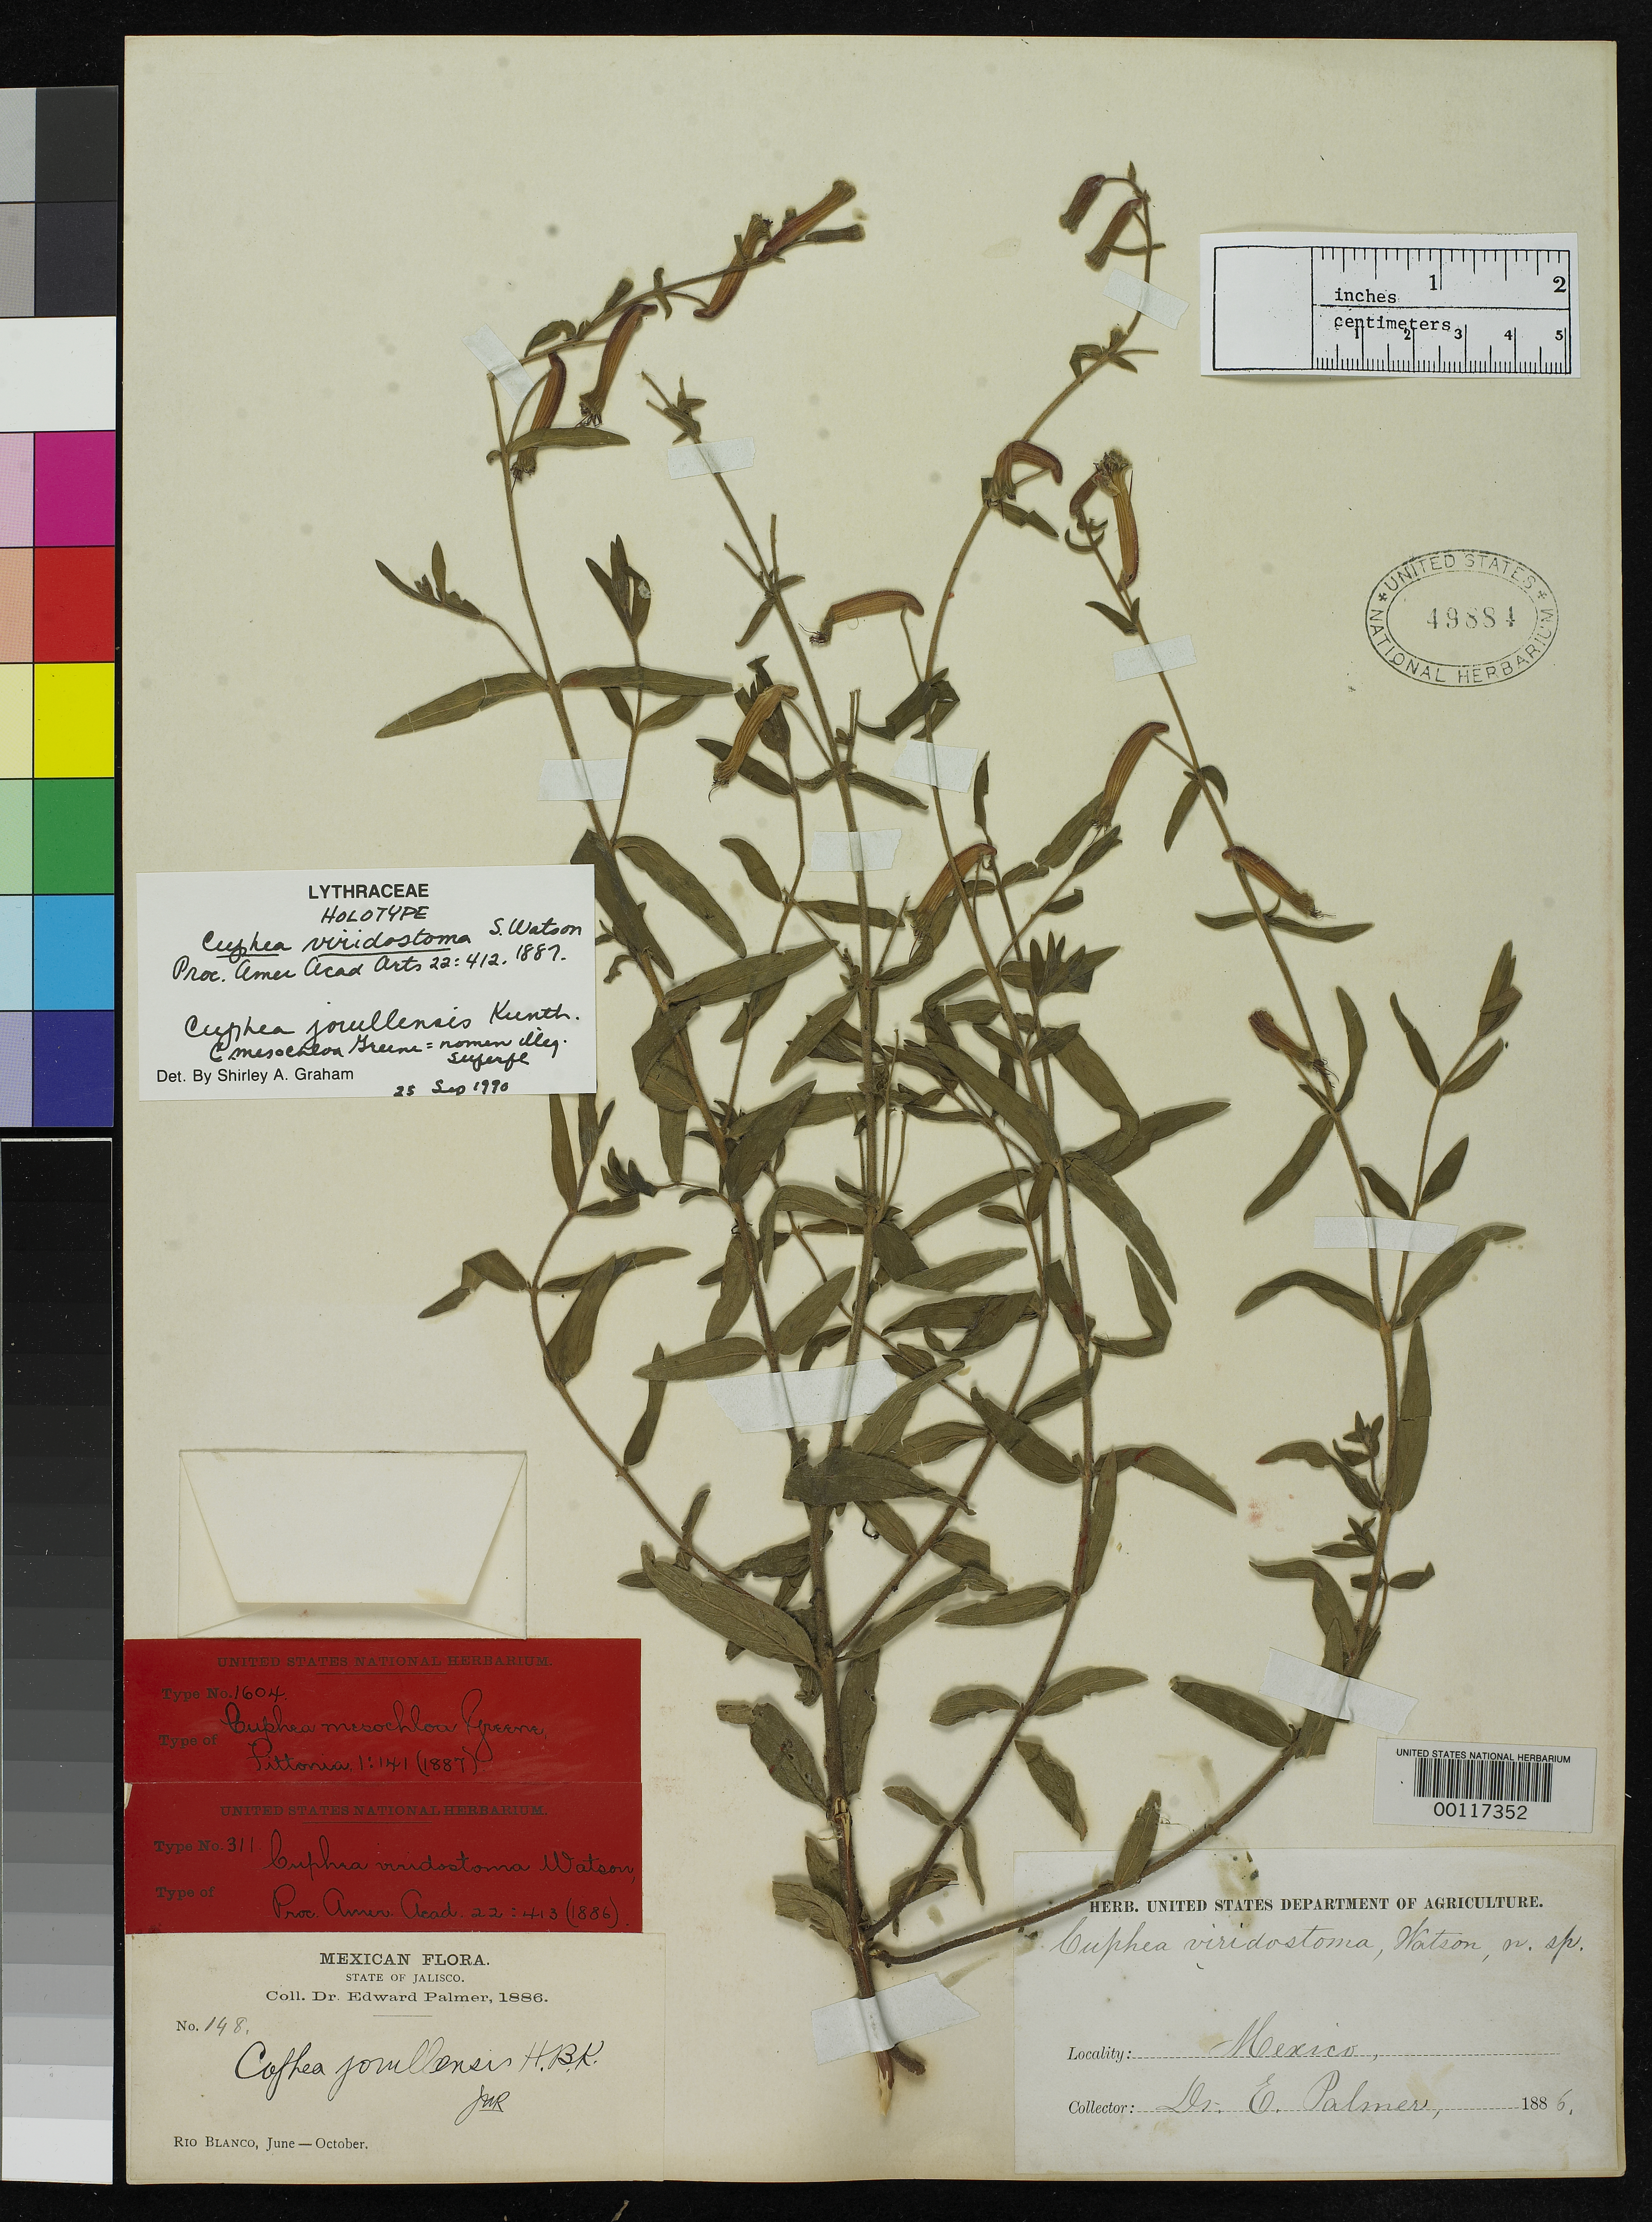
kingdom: Plantae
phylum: Tracheophyta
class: Magnoliopsida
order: Myrtales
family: Lythraceae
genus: Cuphea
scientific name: Cuphea mesochloa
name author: Greene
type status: Type Collection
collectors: E. Palmer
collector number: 148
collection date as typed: Jun 1886 to -- Oct 1886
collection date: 1886-06/1886-10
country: Mexico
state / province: Jalisco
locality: Río Blanco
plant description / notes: Superfluous nom. nov. for Cuphea viridostoma W. Watson. Annotated as "holotype" by S.A. Graham, 1990.; Also a type of Cuphea viridostoma S. Watson.; Annotated as "holotype" by S.A. Graham (1990) but duplicate at GH is more likely the holotype; protologue cites collection date of "July" which does not appear on this specimen.; Also a type of Cuphea mesochloa Greene, nom. illeg. superfl.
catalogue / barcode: US 49884